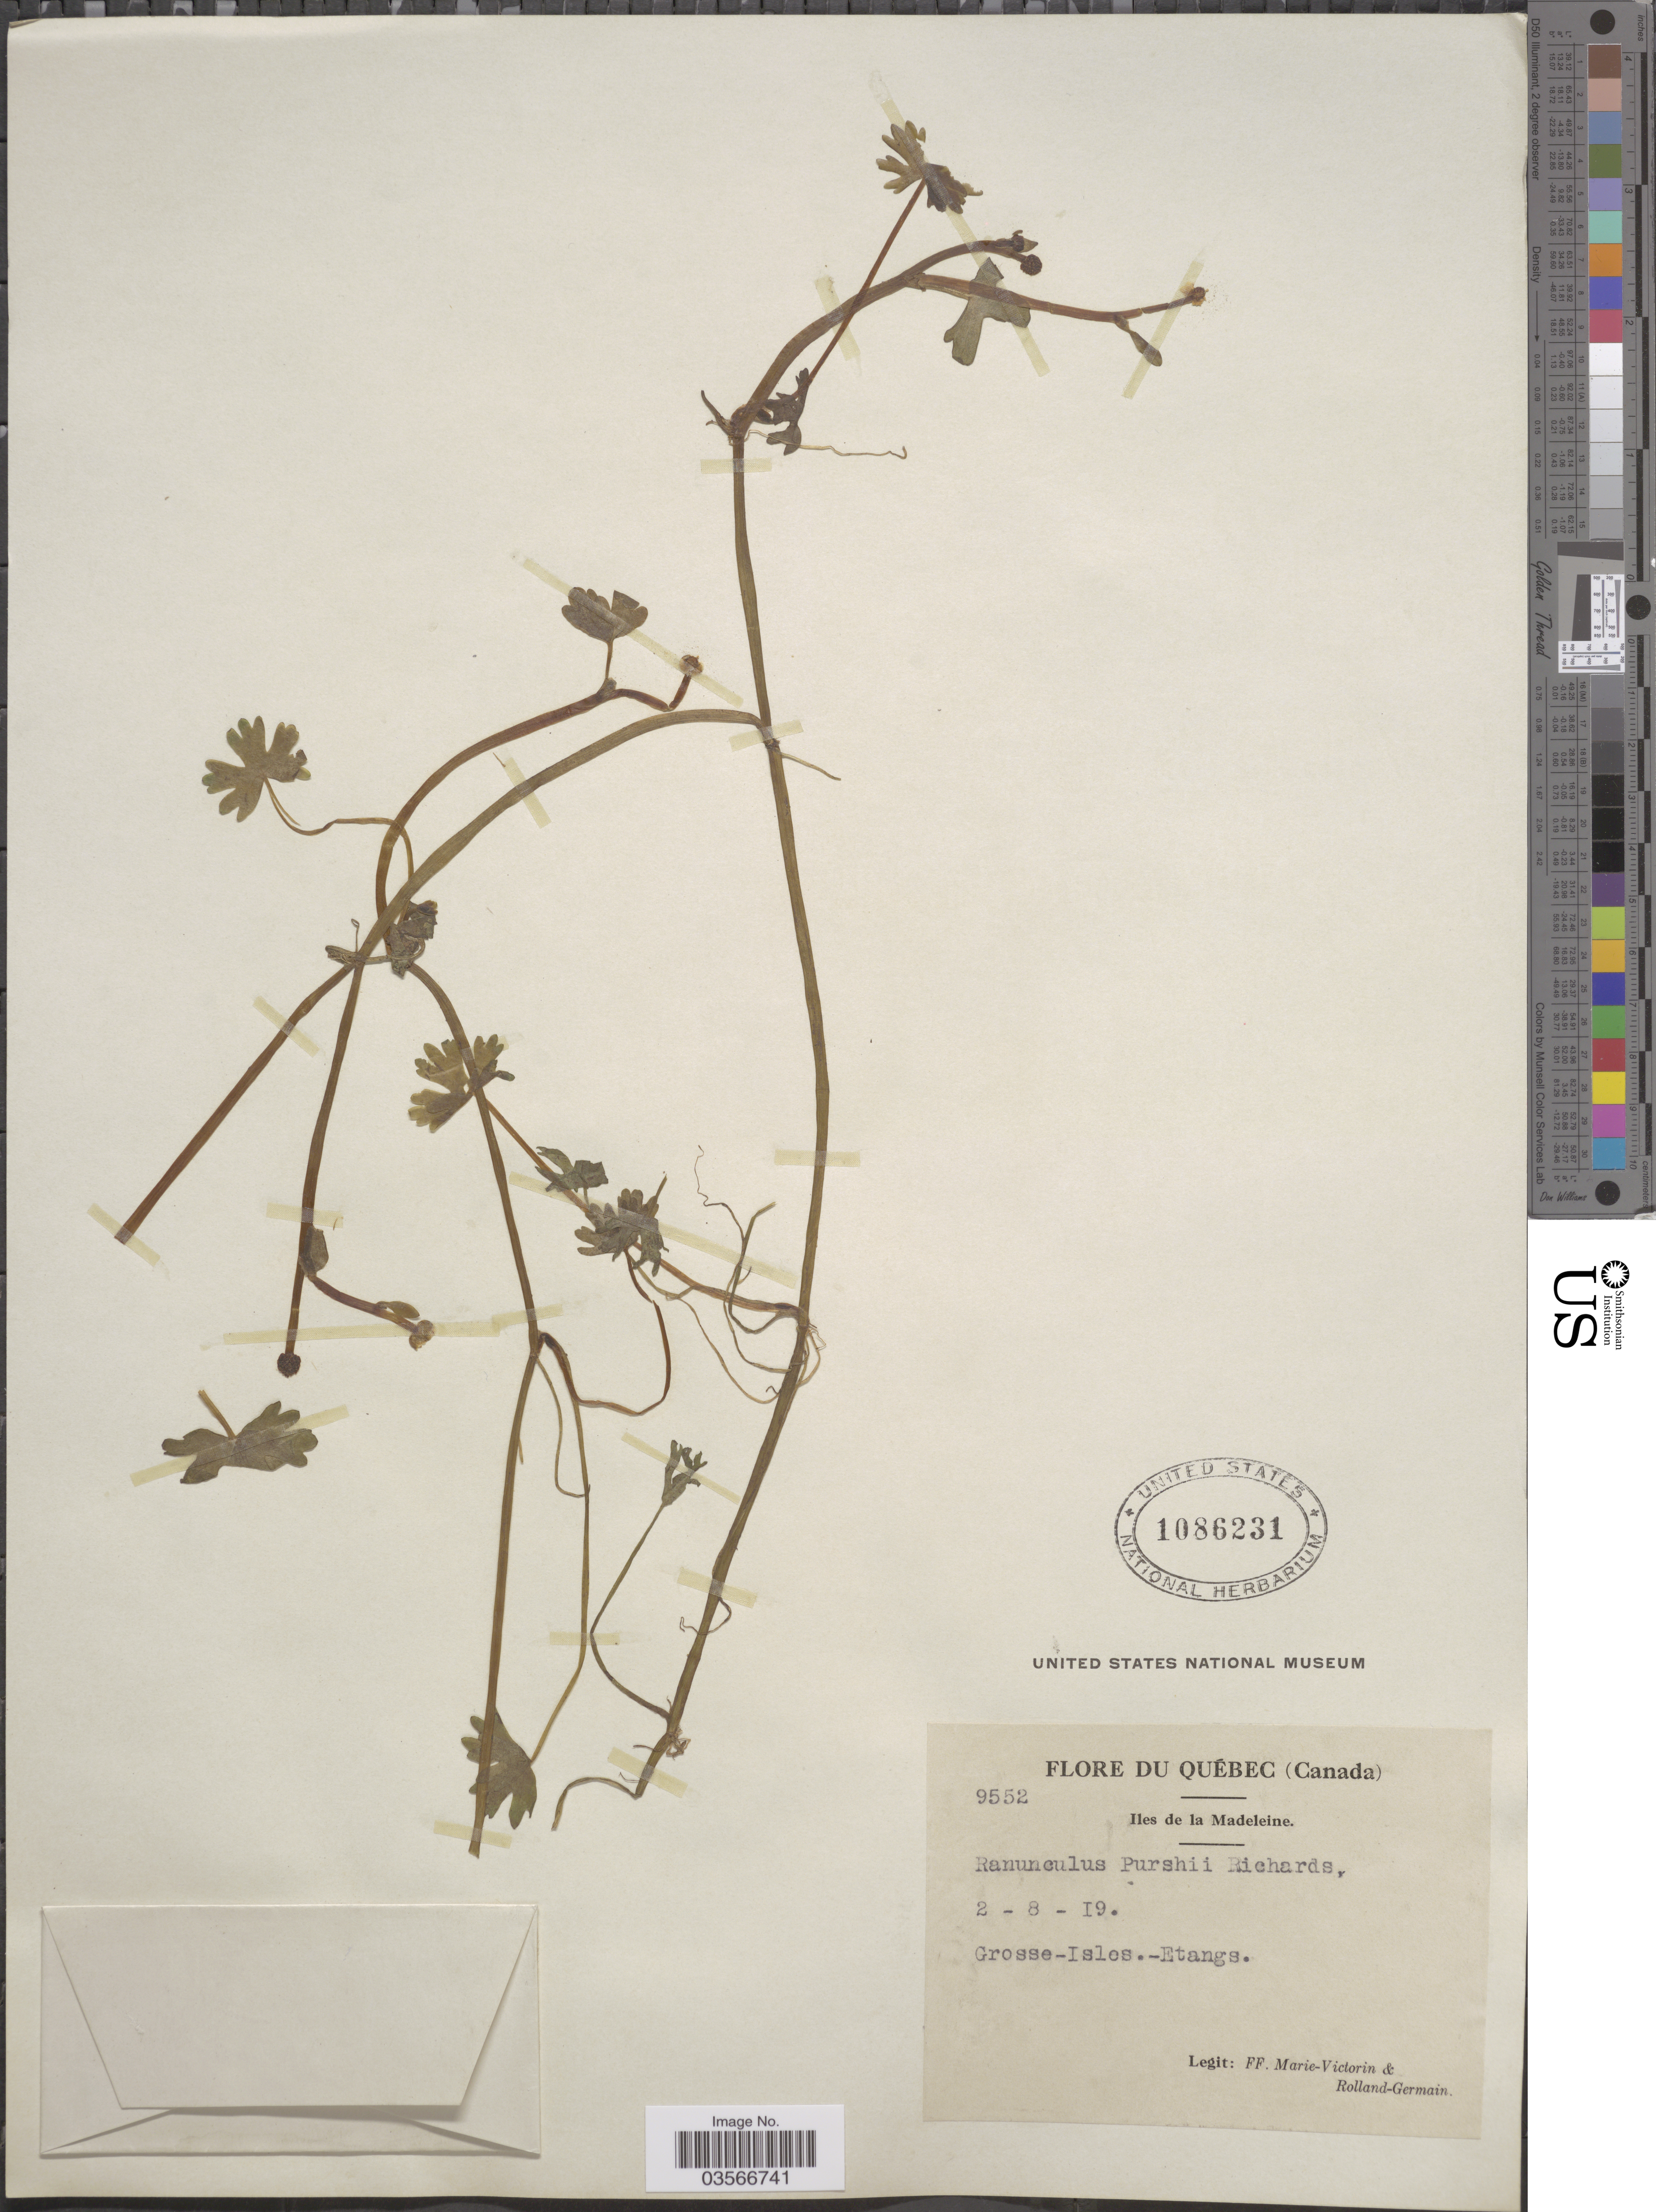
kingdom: Plantae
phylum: Tracheophyta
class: Magnoliopsida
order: Ranunculales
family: Ranunculaceae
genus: Ranunculus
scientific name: Ranunculus gmelinii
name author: DC.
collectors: F. Marie-Victorin & Rolland-Germain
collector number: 9552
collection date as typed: Transcribed d/m/y: 2/8/19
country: Canada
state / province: Quebec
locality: Iles de la Madeleine. Grosse-Isles.-Etangs.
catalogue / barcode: US 1086231